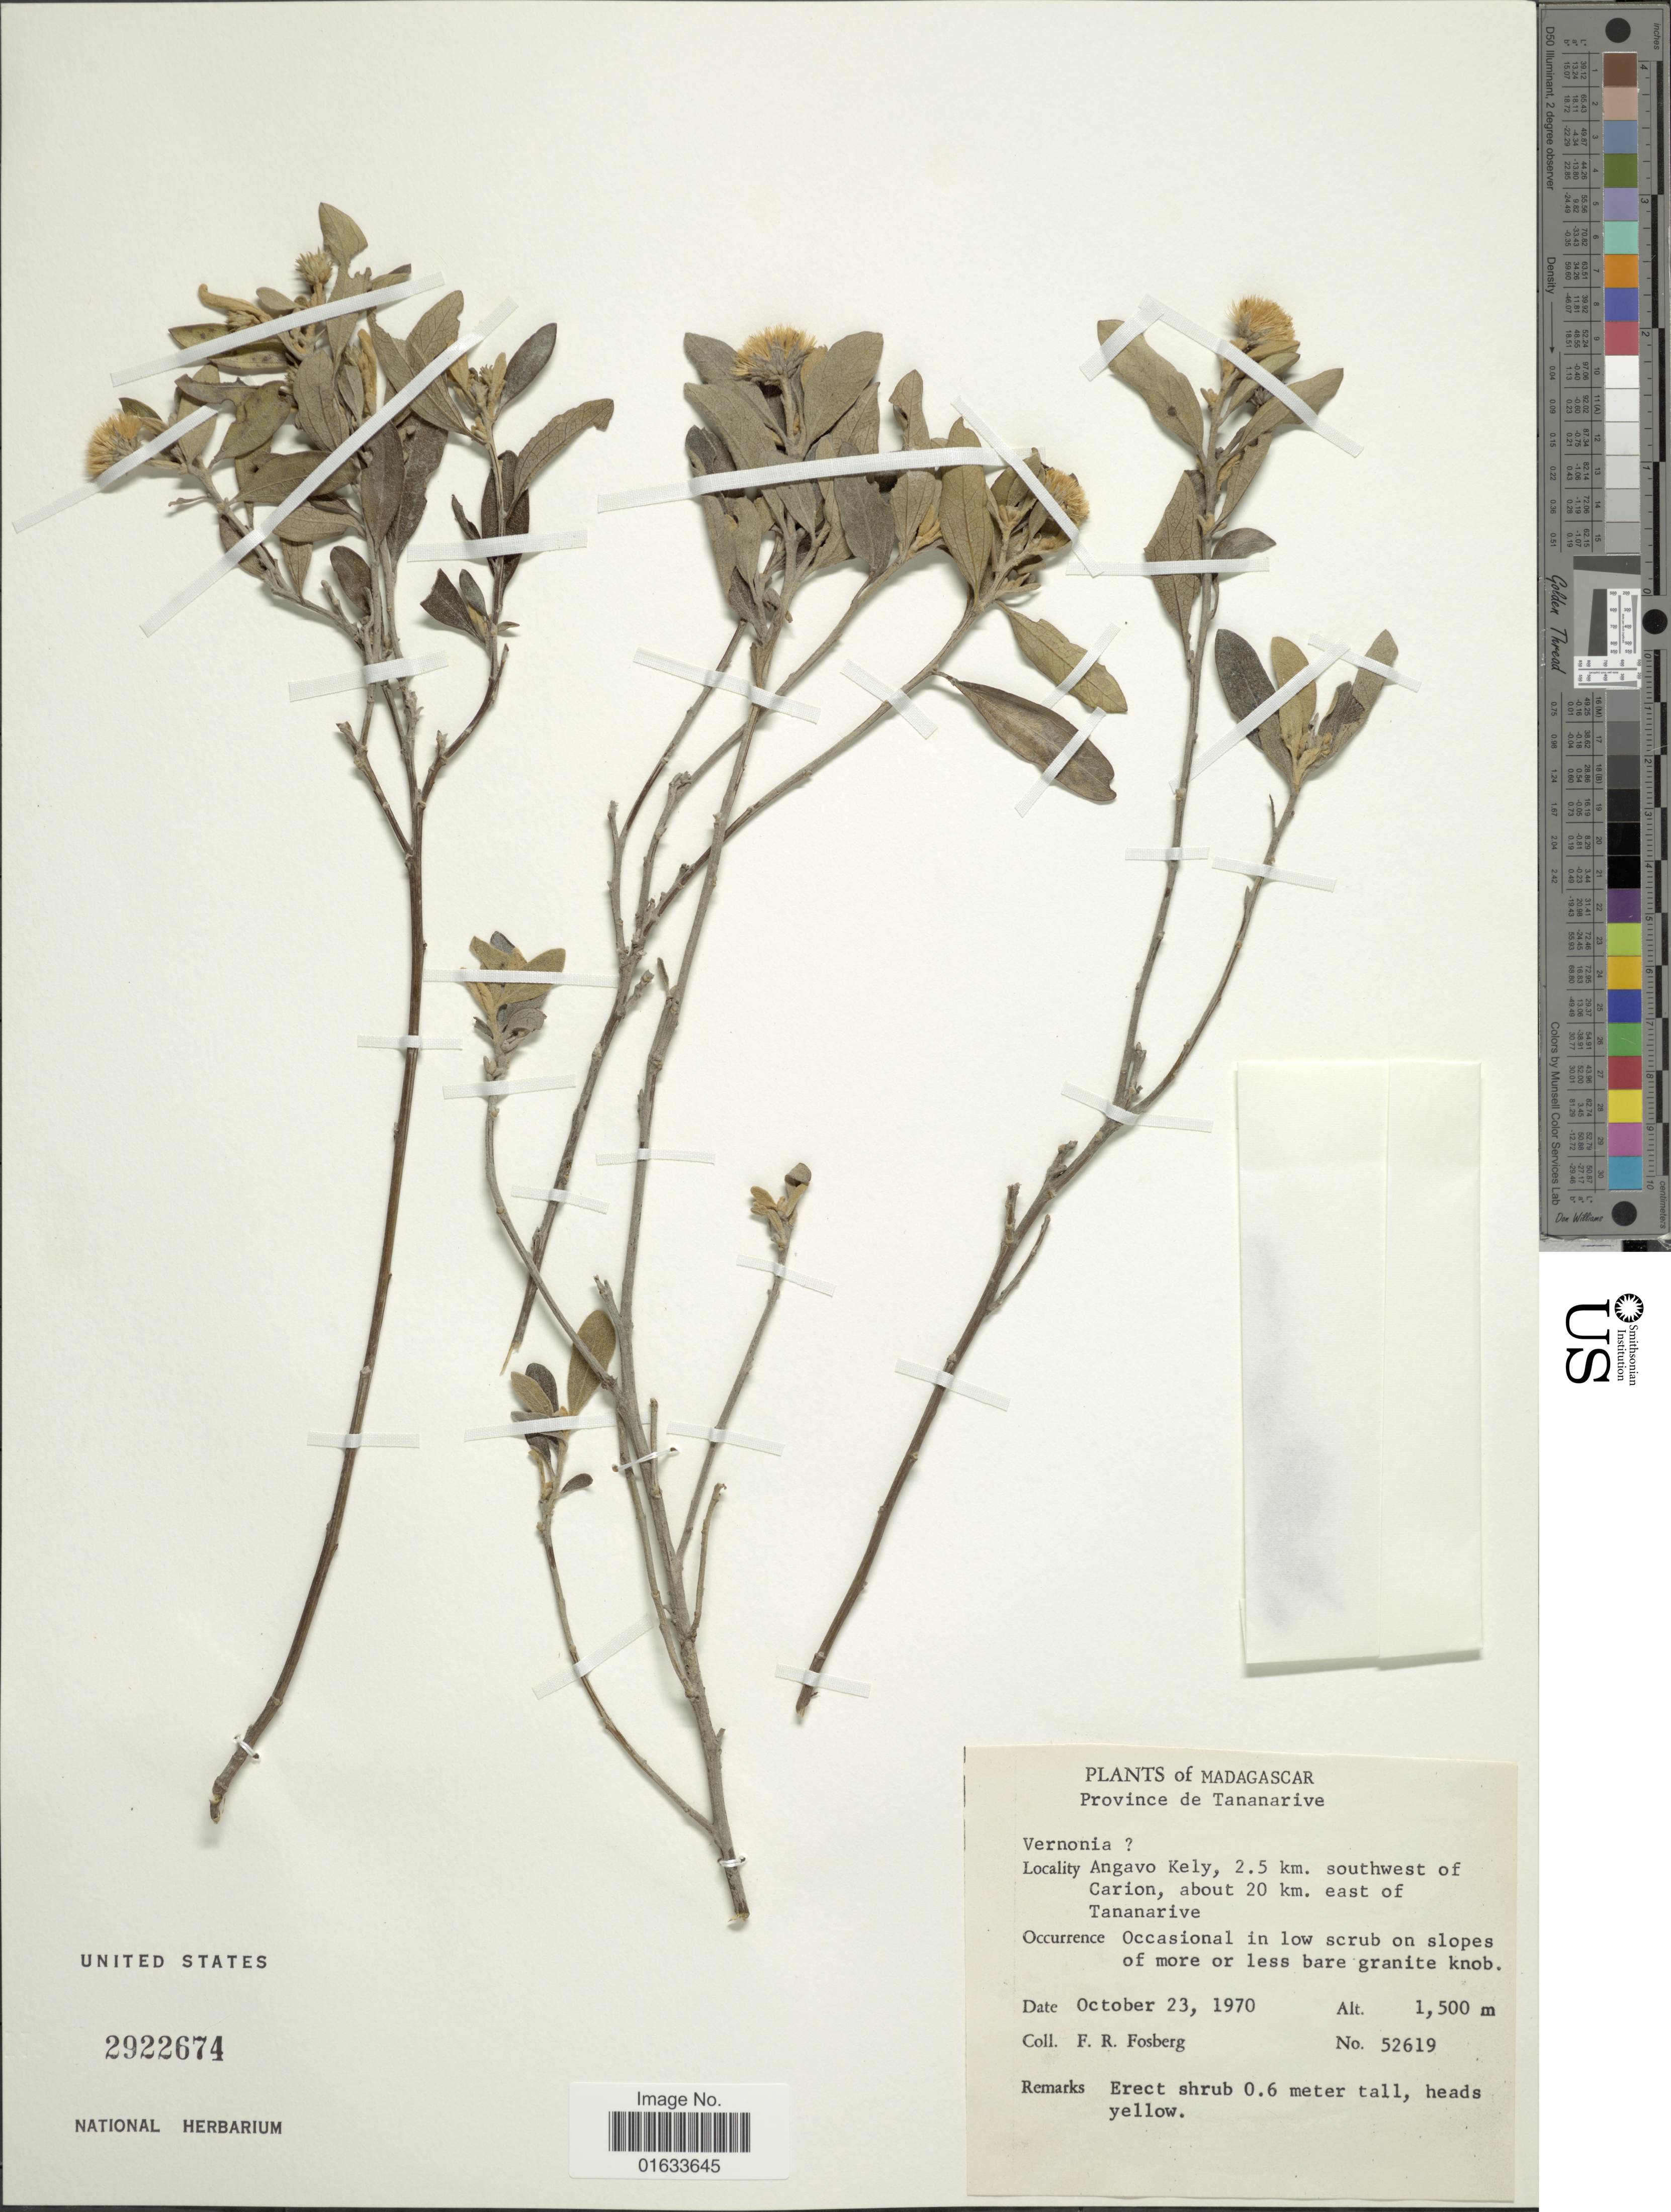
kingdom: Plantae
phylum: Tracheophyta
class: Magnoliopsida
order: Asterales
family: Asteraceae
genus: Distephanus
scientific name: Distephanus bara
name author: (Humbert) H. Rob.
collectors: F. R. Fosberg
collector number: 52619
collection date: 1970-10-23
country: Madagascar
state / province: Analamanga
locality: Province de Tananarive. Angavo Kely, 2.5 km. southwest of Carion, about 20 km. east of Tananarive.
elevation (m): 1500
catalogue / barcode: US 2922674